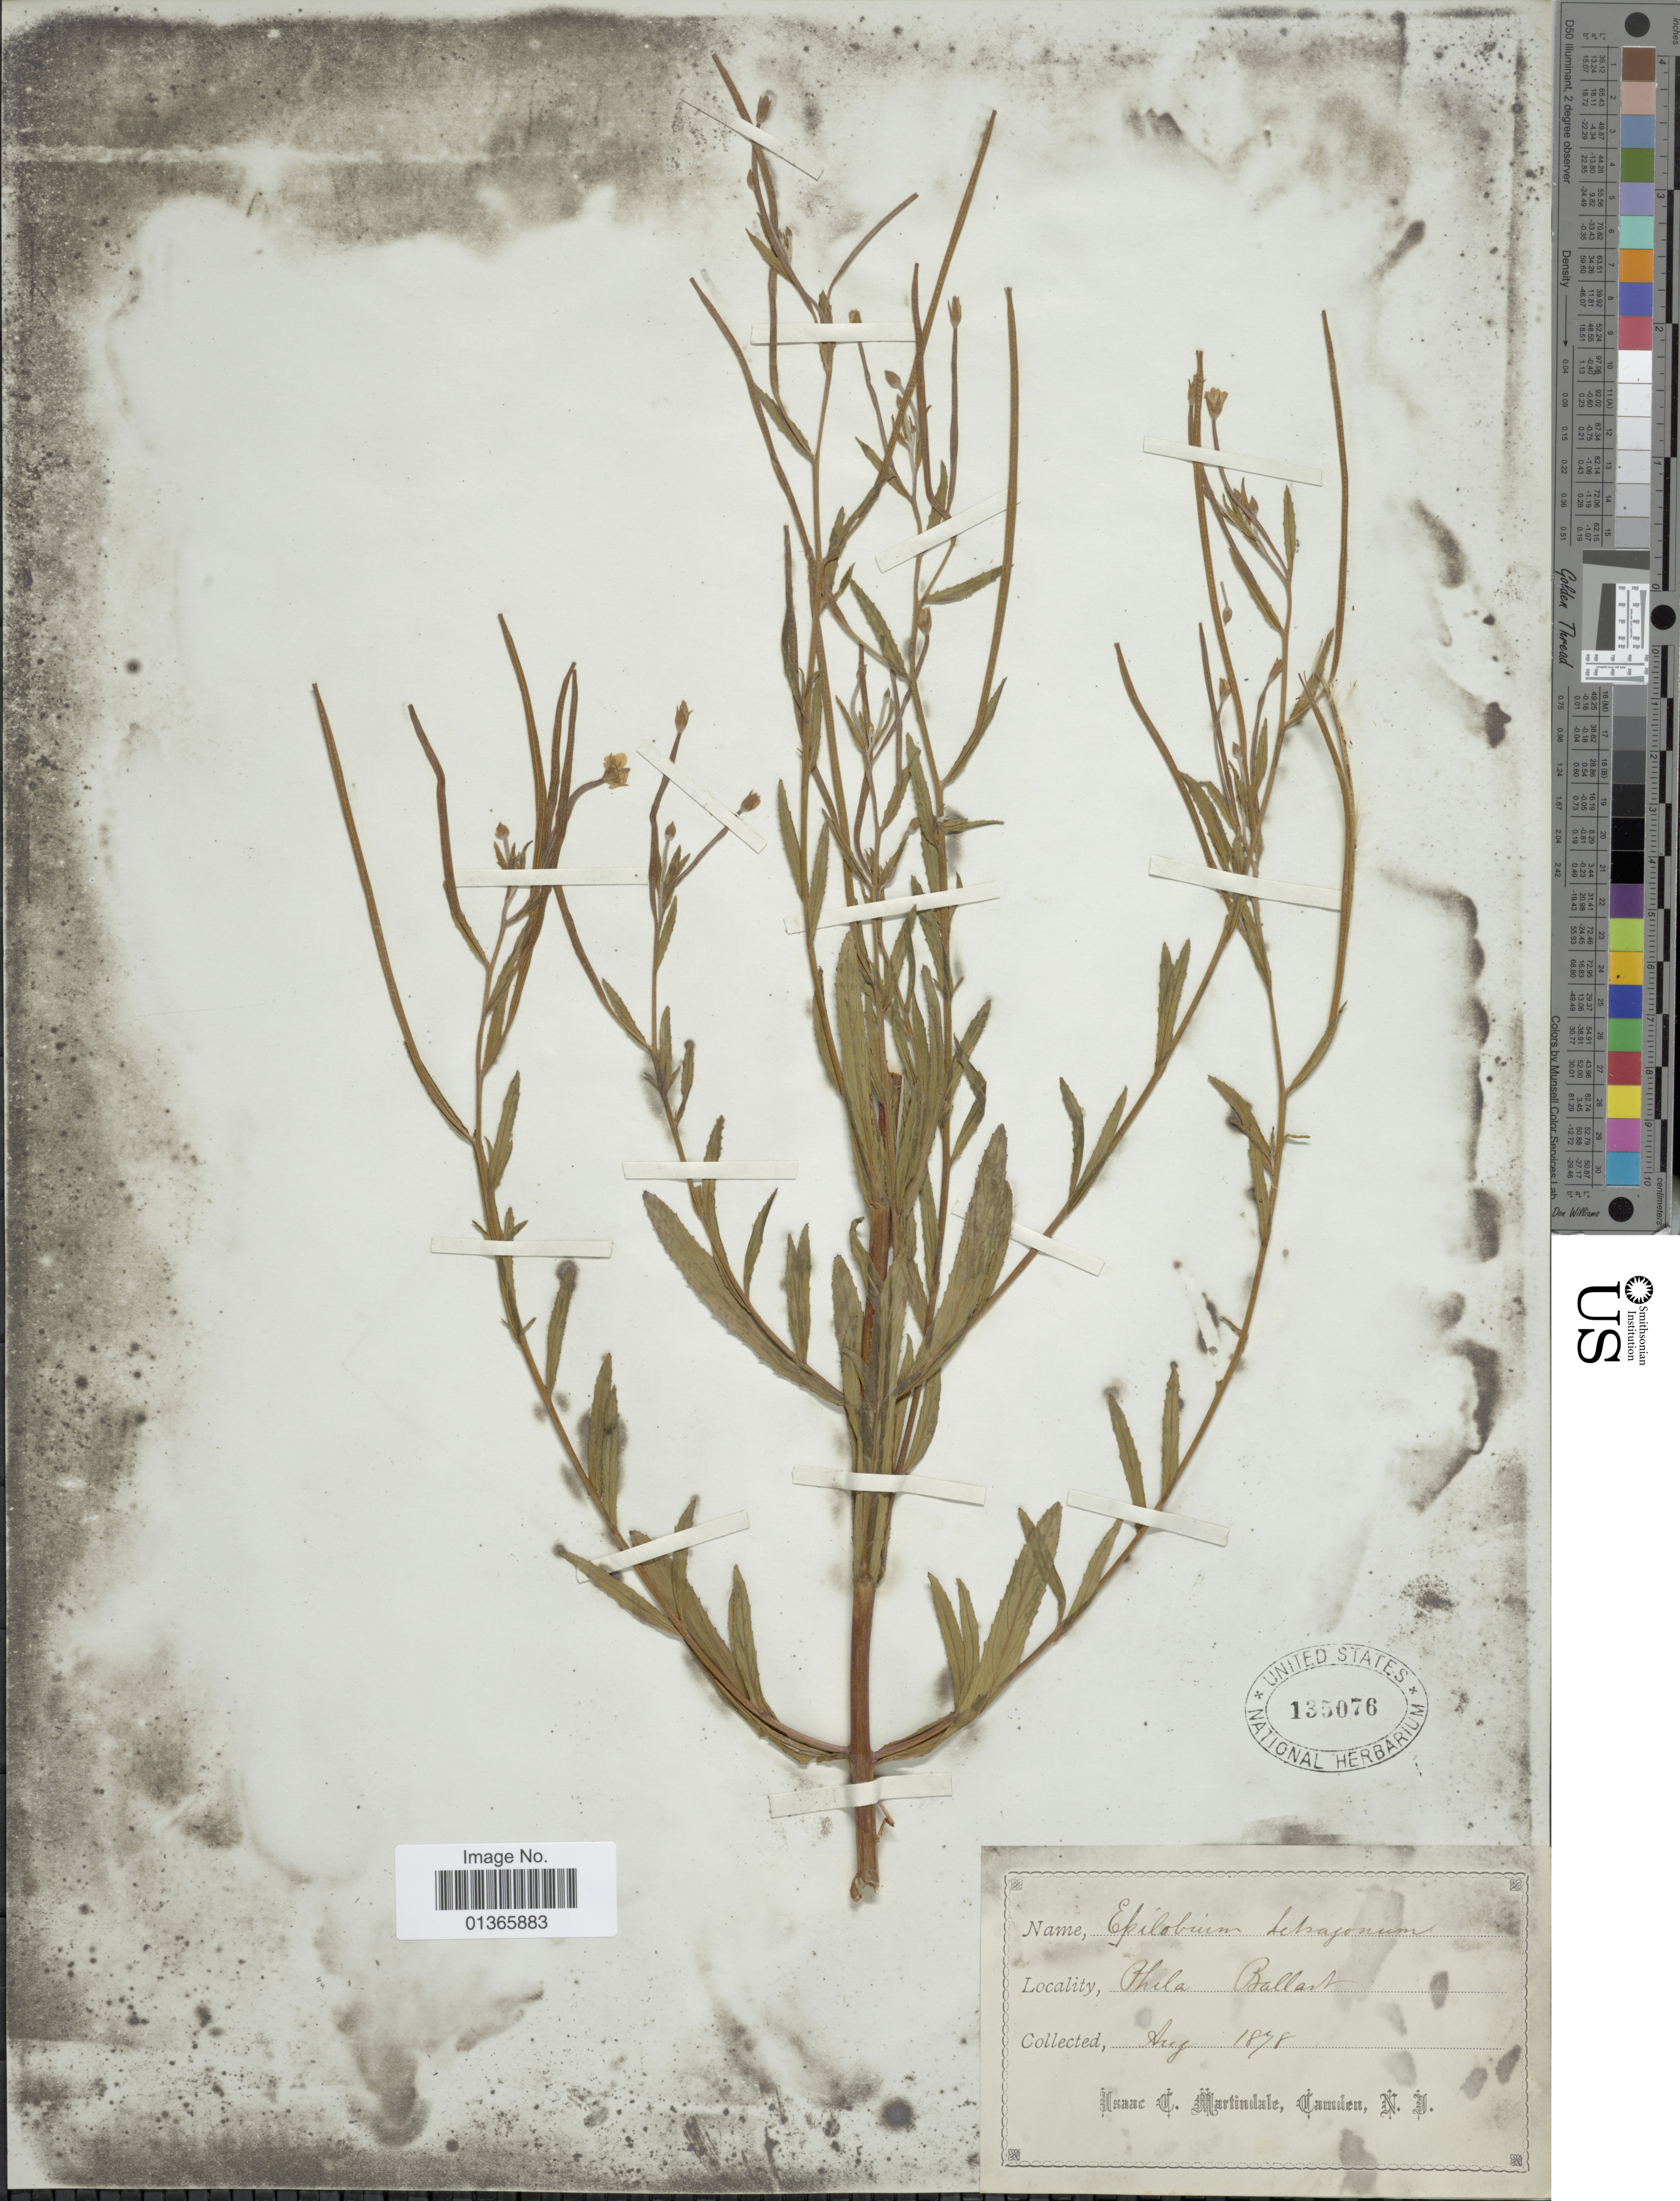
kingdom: Plantae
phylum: Tracheophyta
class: Magnoliopsida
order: Myrtales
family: Onagraceae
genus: Epilobium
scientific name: Epilobium tetragonum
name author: L.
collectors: I. C. Martindale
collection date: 1878-08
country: United States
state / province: Pennsylvania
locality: Phila.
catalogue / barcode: US 135076